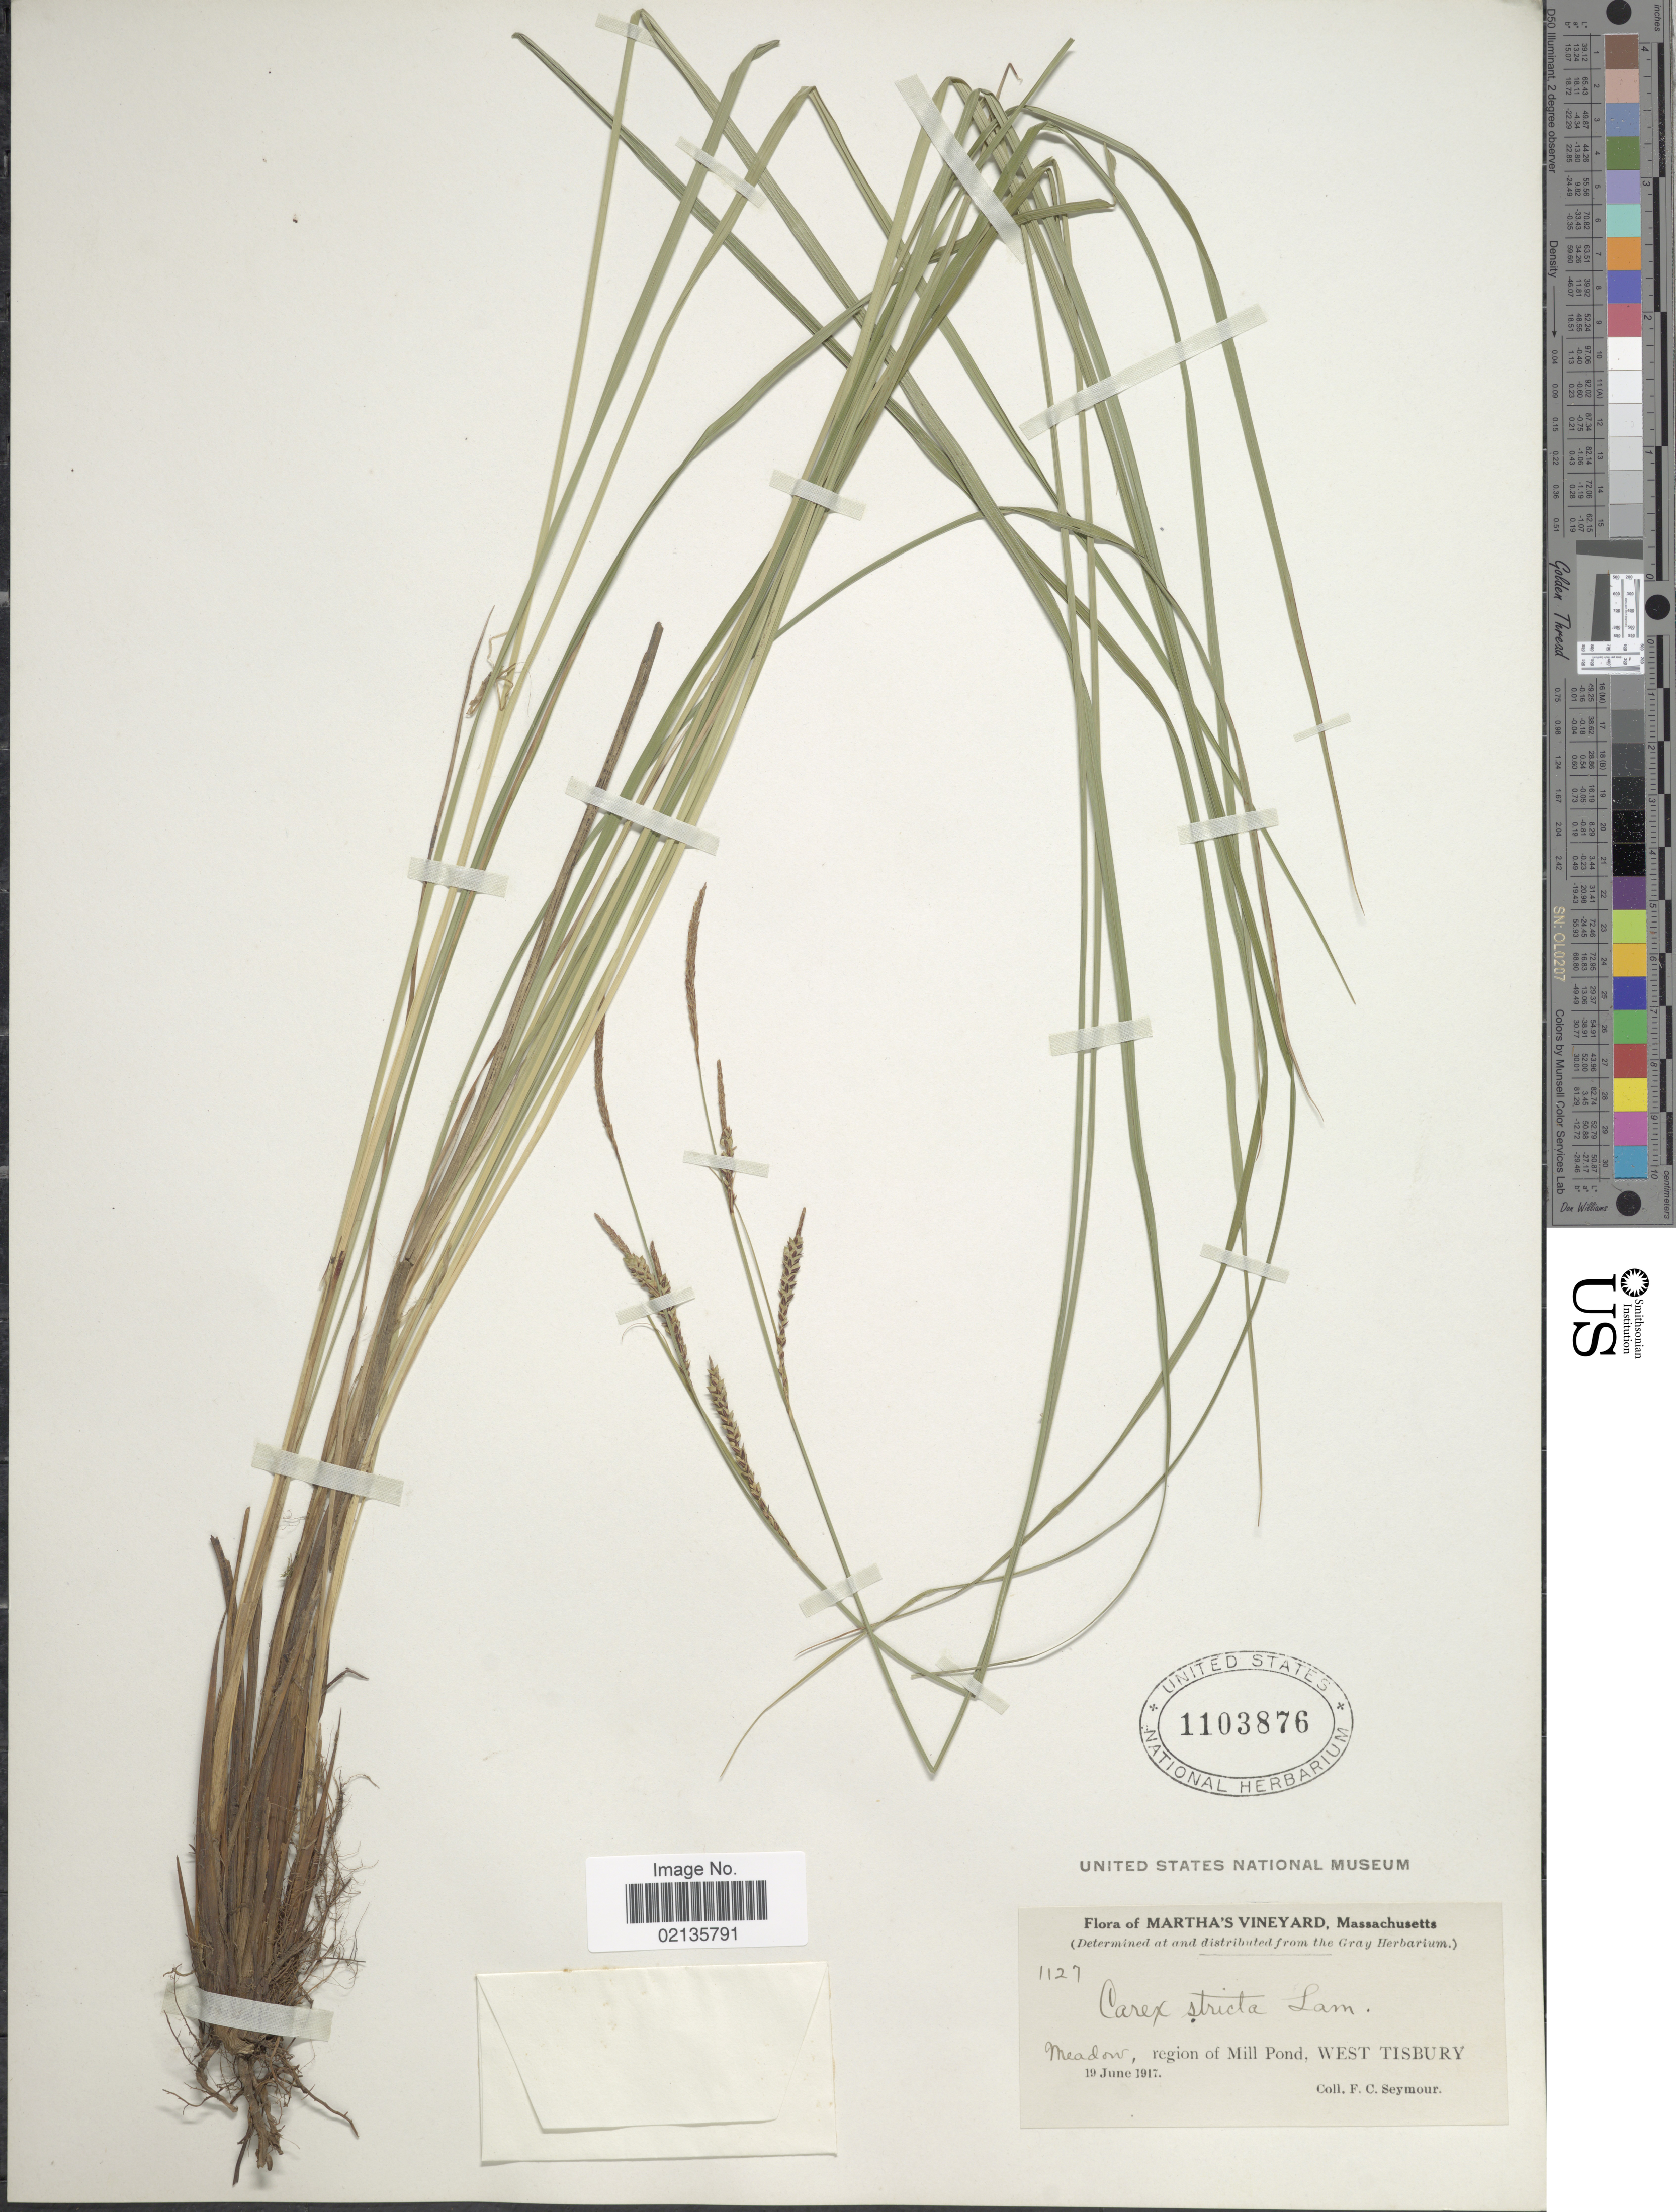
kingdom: Plantae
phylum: Tracheophyta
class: Liliopsida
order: Poales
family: Cyperaceae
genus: Carex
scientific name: Carex stricta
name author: Lam.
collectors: F. C. Seymour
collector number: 1127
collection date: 1917-06-19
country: United States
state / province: Massachusetts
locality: Meadow, region of Mill Pond, West Tisbury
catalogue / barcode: US 1103876